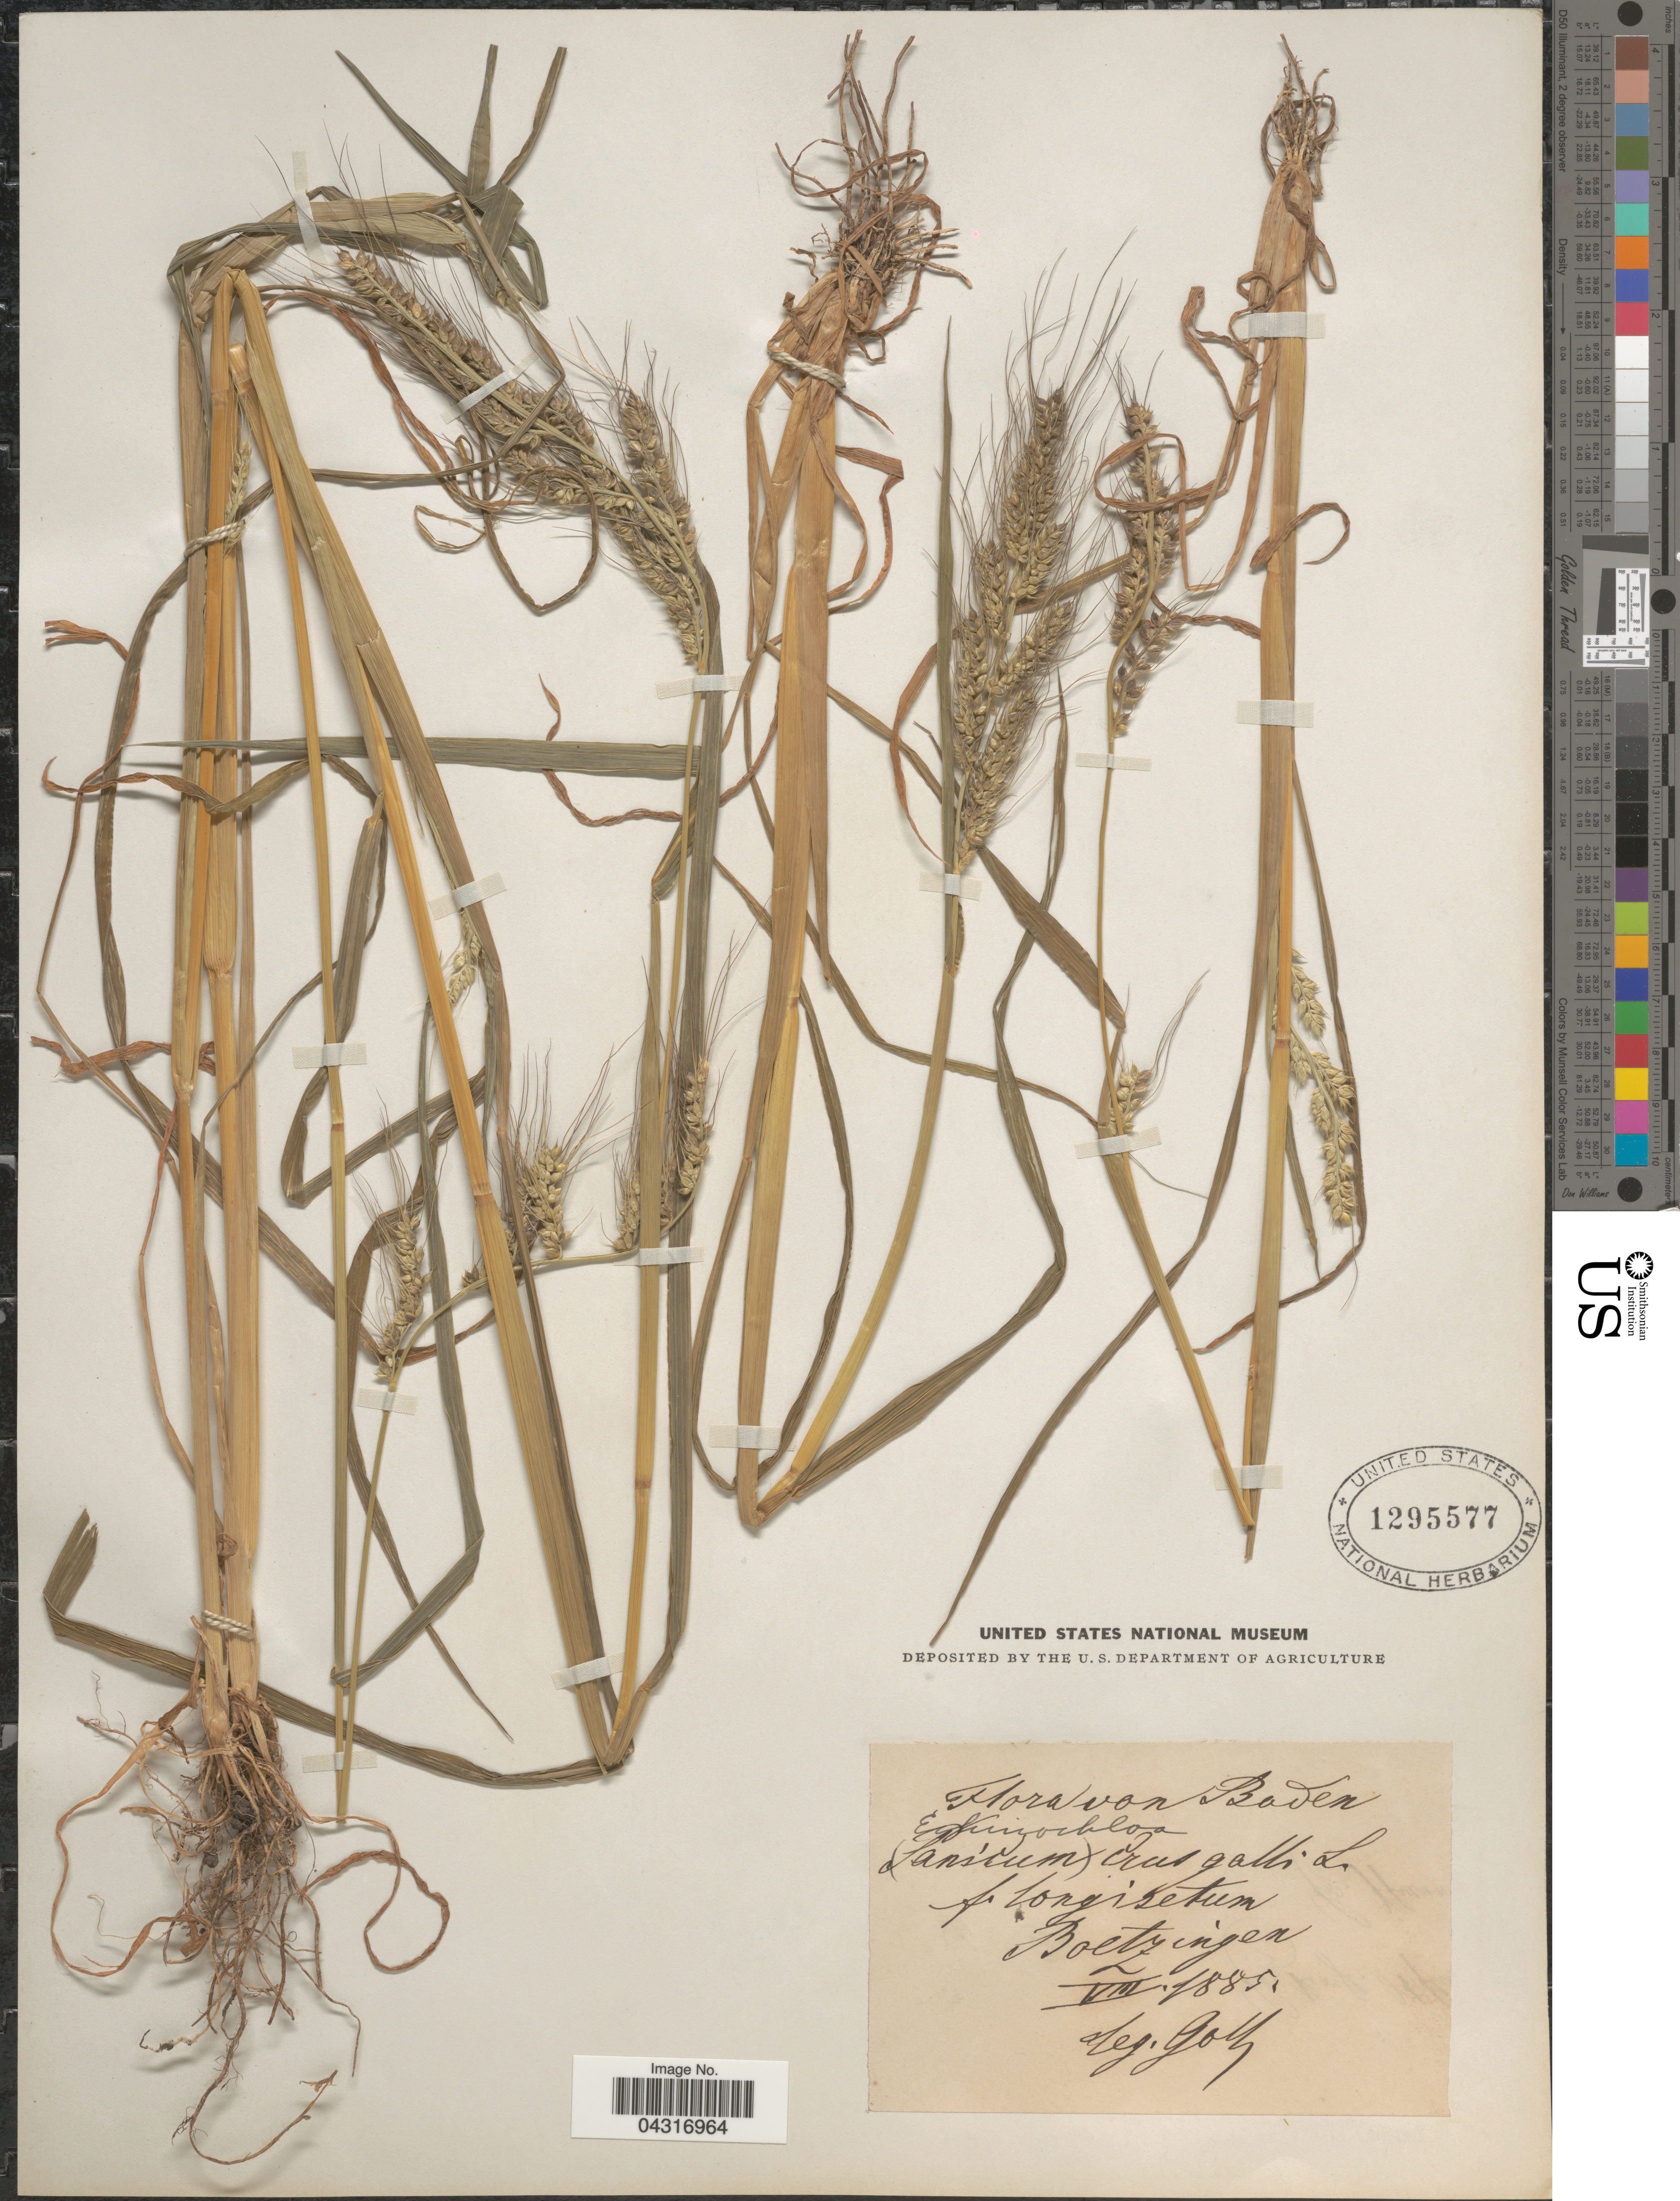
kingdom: Plantae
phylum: Tracheophyta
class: Liliopsida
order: Poales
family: Poaceae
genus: Echinochloa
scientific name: Echinochloa crus-galli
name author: (L.) P. Beauv.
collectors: Golf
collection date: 1885-08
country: Germany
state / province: Baden-Württemberg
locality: Baden. Boetzingen.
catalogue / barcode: US 1295577